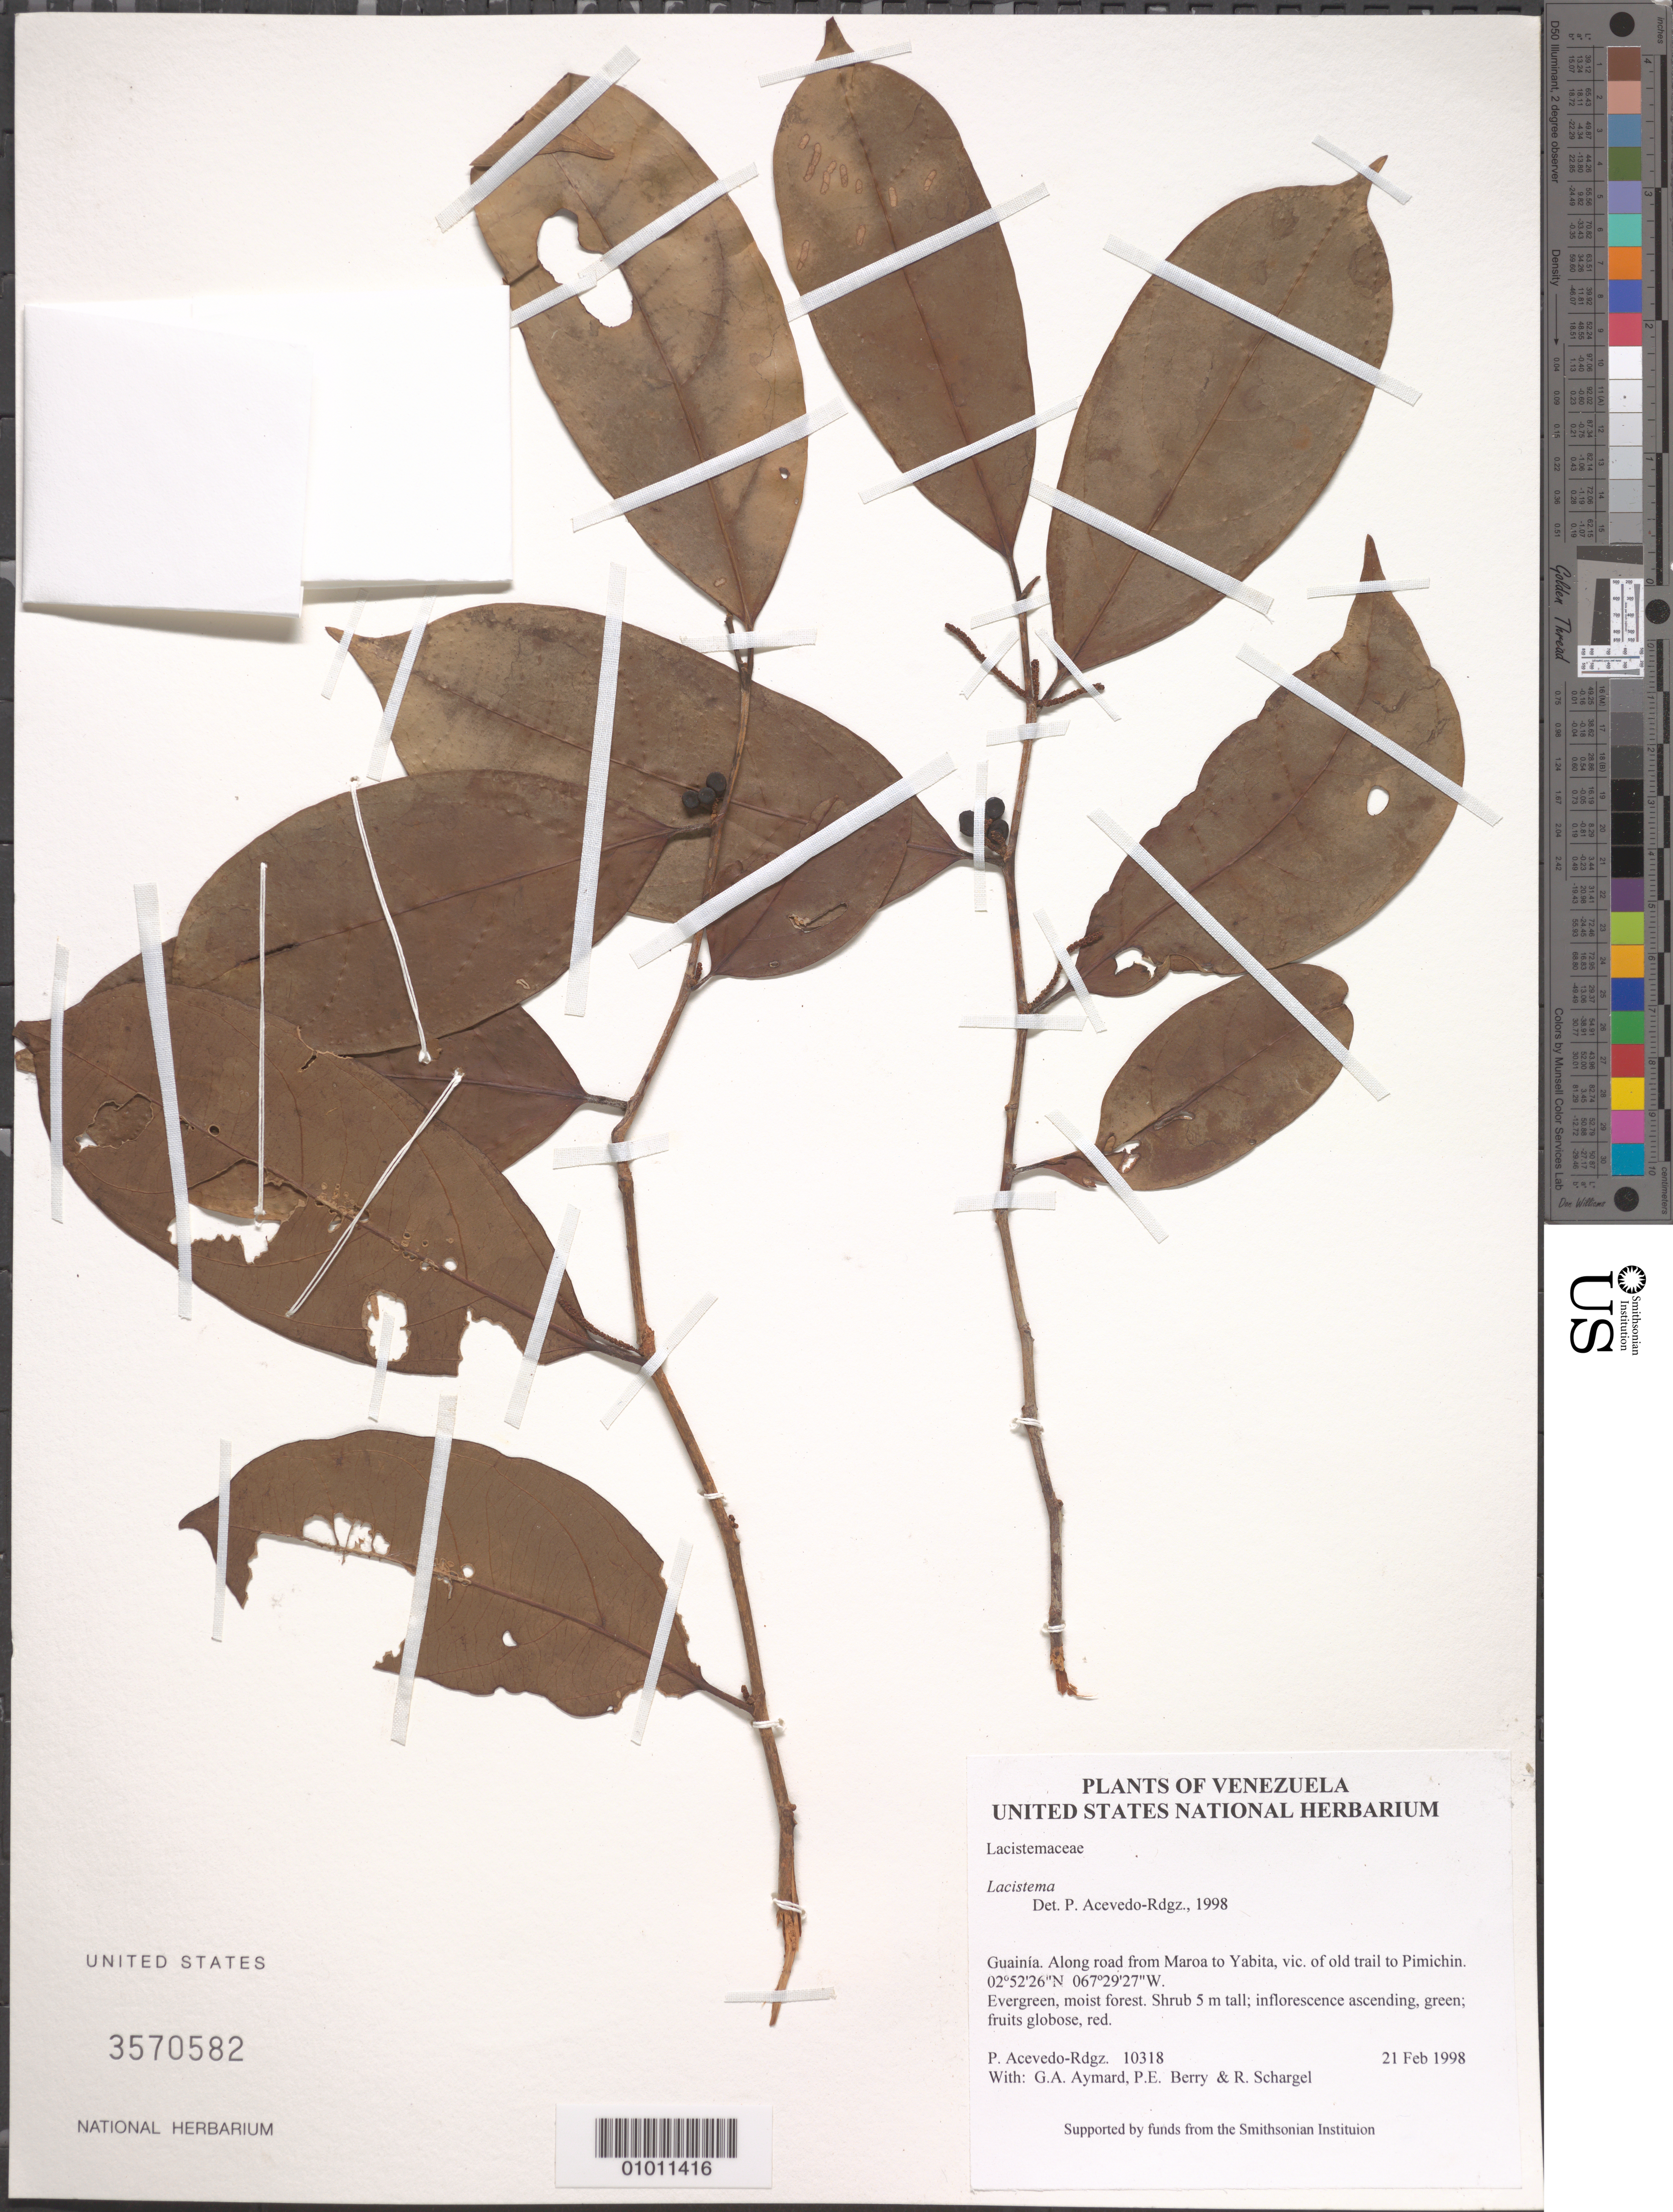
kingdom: Plantae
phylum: Tracheophyta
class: Magnoliopsida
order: Malpighiales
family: Lacistemataceae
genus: Lacistema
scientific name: Lacistema sp.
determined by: Acevedo-Rodríguez, P., (BOT), Smithsonian Institution - National Museum of Natural History (UNITED STATES)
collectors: P. Acevedo-Rodr., G. A. Aymard, P. E. Berry & R. Schargel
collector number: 10318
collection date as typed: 21 Feb 1998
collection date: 1998-02-21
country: Venezuela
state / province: Amazonas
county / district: Maroa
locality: Along road from Maroa to Yabita, vic. of old trail to Pimichin.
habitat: Evergreen, moist forest.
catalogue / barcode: US 3570582